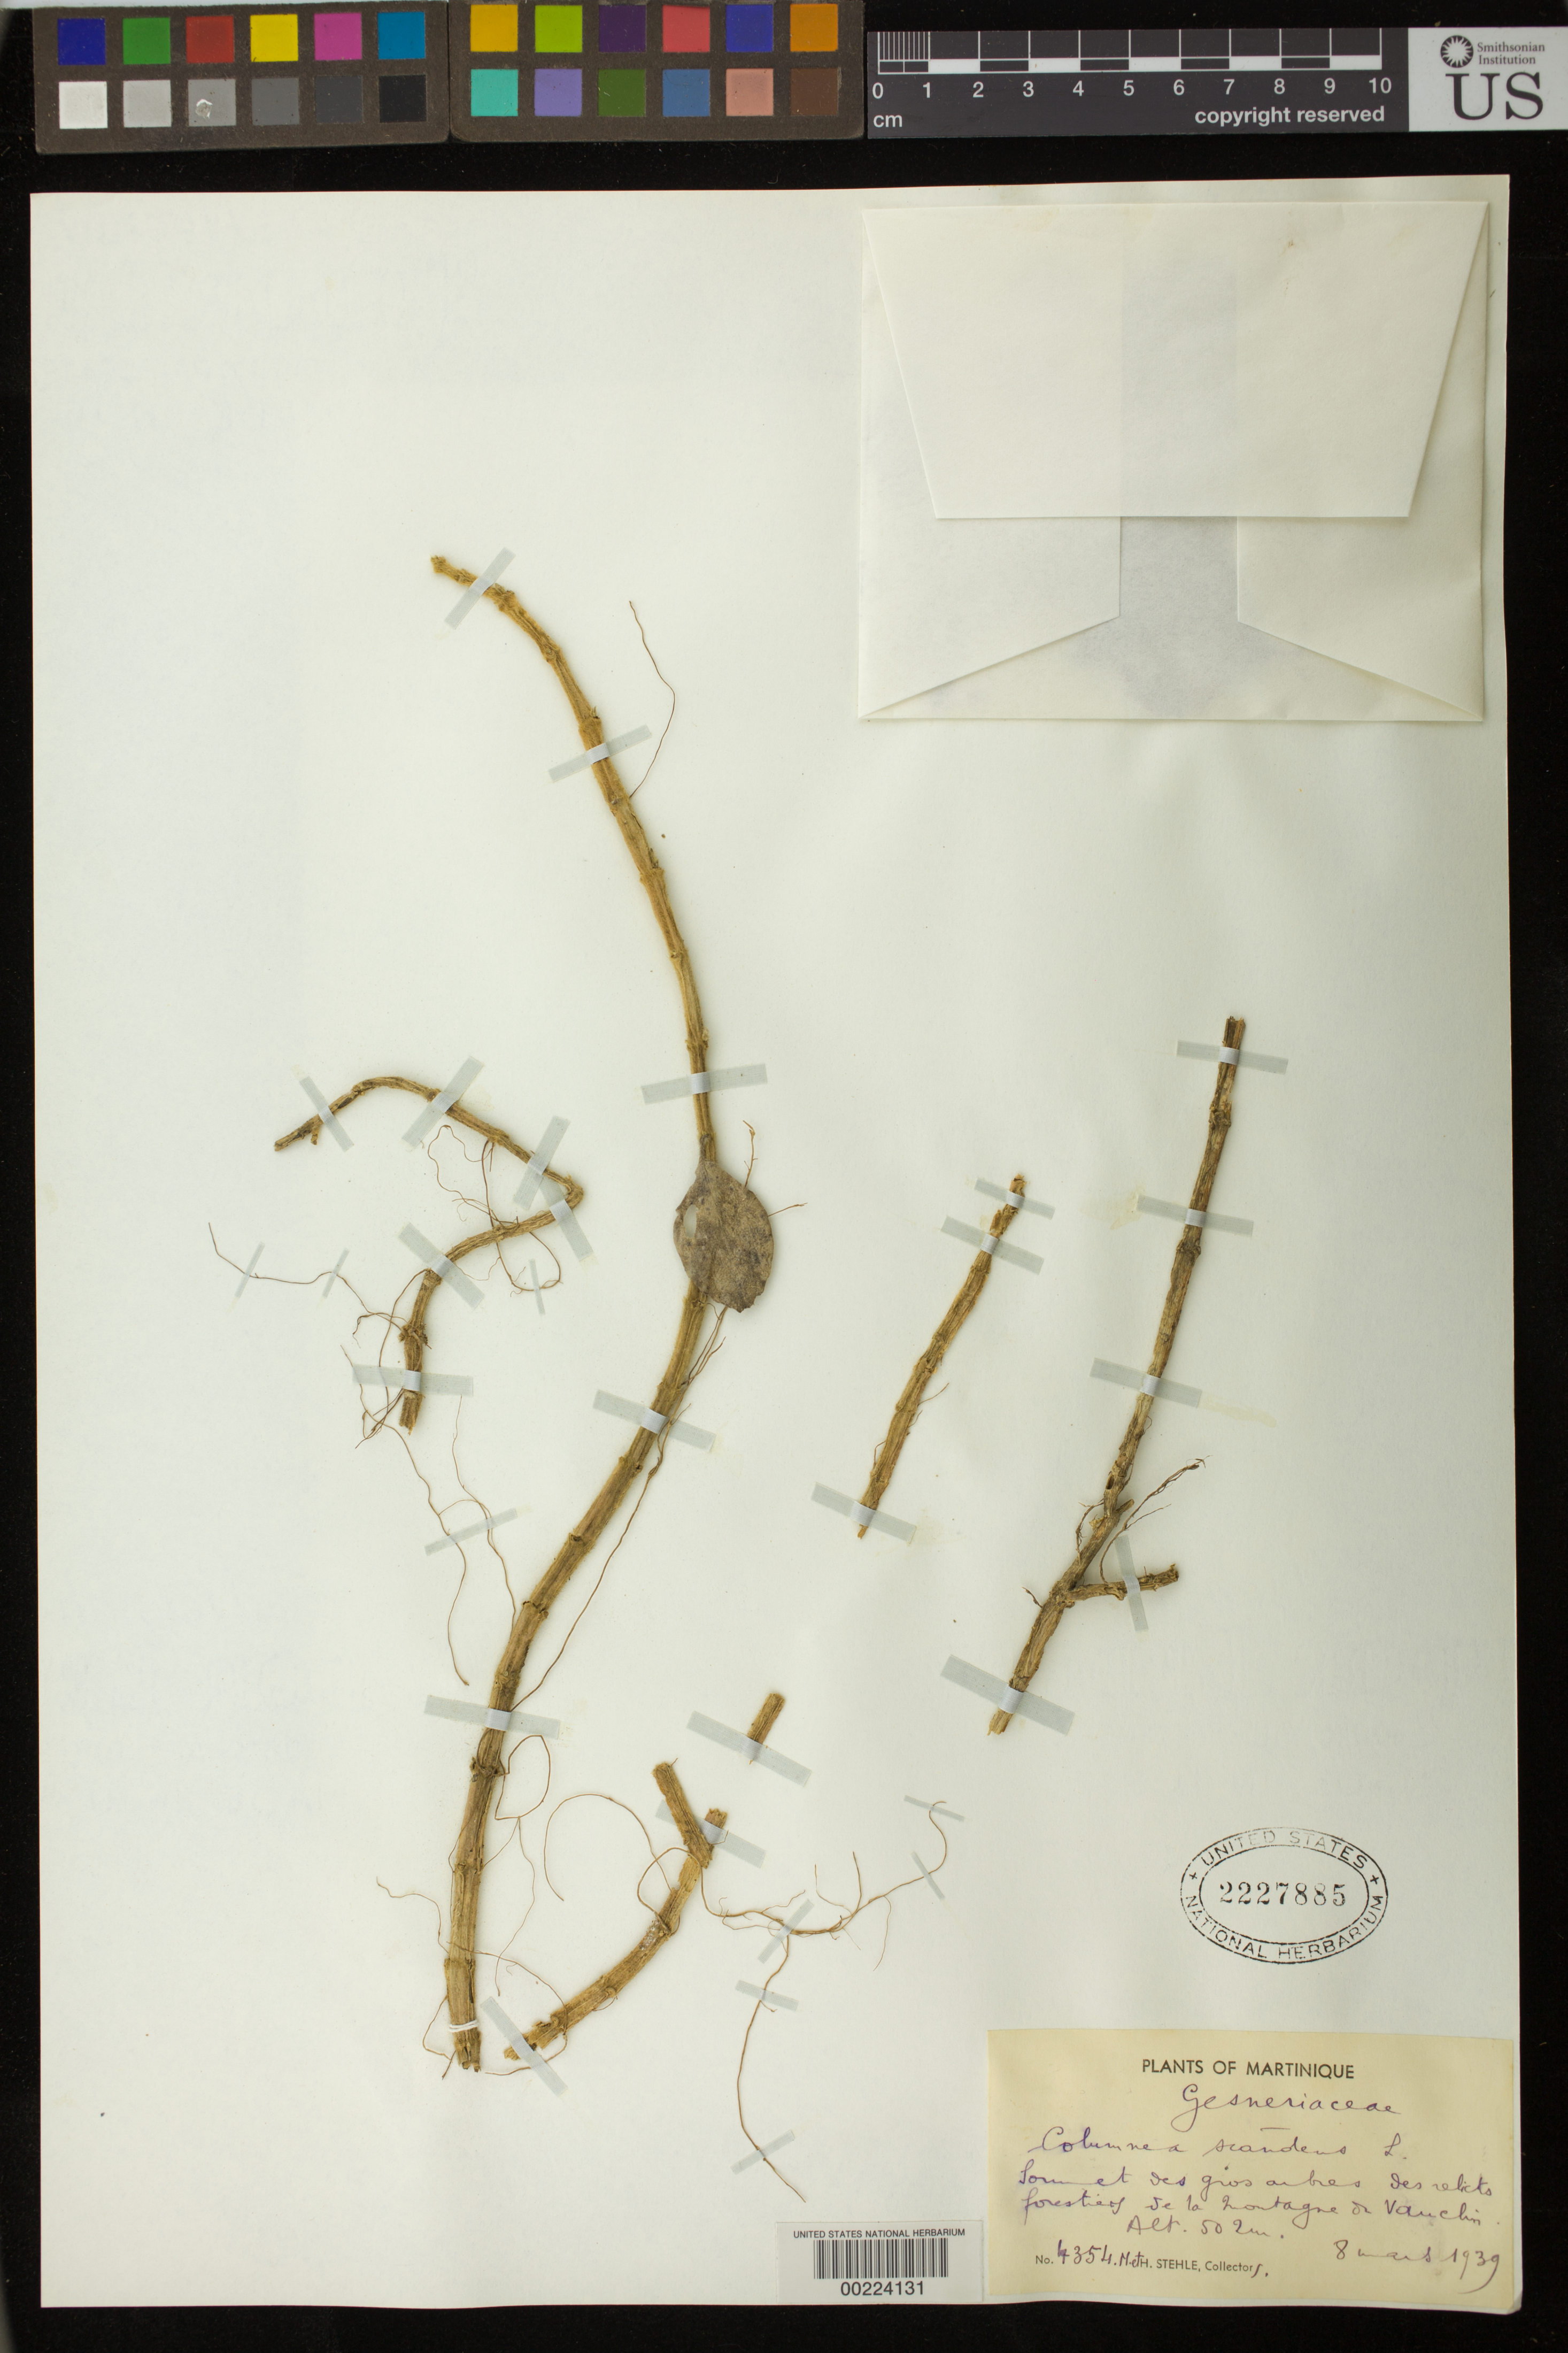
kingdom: Plantae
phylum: Tracheophyta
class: Magnoliopsida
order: Lamiales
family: Gesneriaceae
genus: Columnea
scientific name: Columnea scandens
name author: L.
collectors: M. Stehlé & H. Stehlé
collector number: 4354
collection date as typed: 08 Mar 1939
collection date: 1939-03-08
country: Martinique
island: Martinique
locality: Mountains of Vauchin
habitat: forests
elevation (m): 502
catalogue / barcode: US 2227885